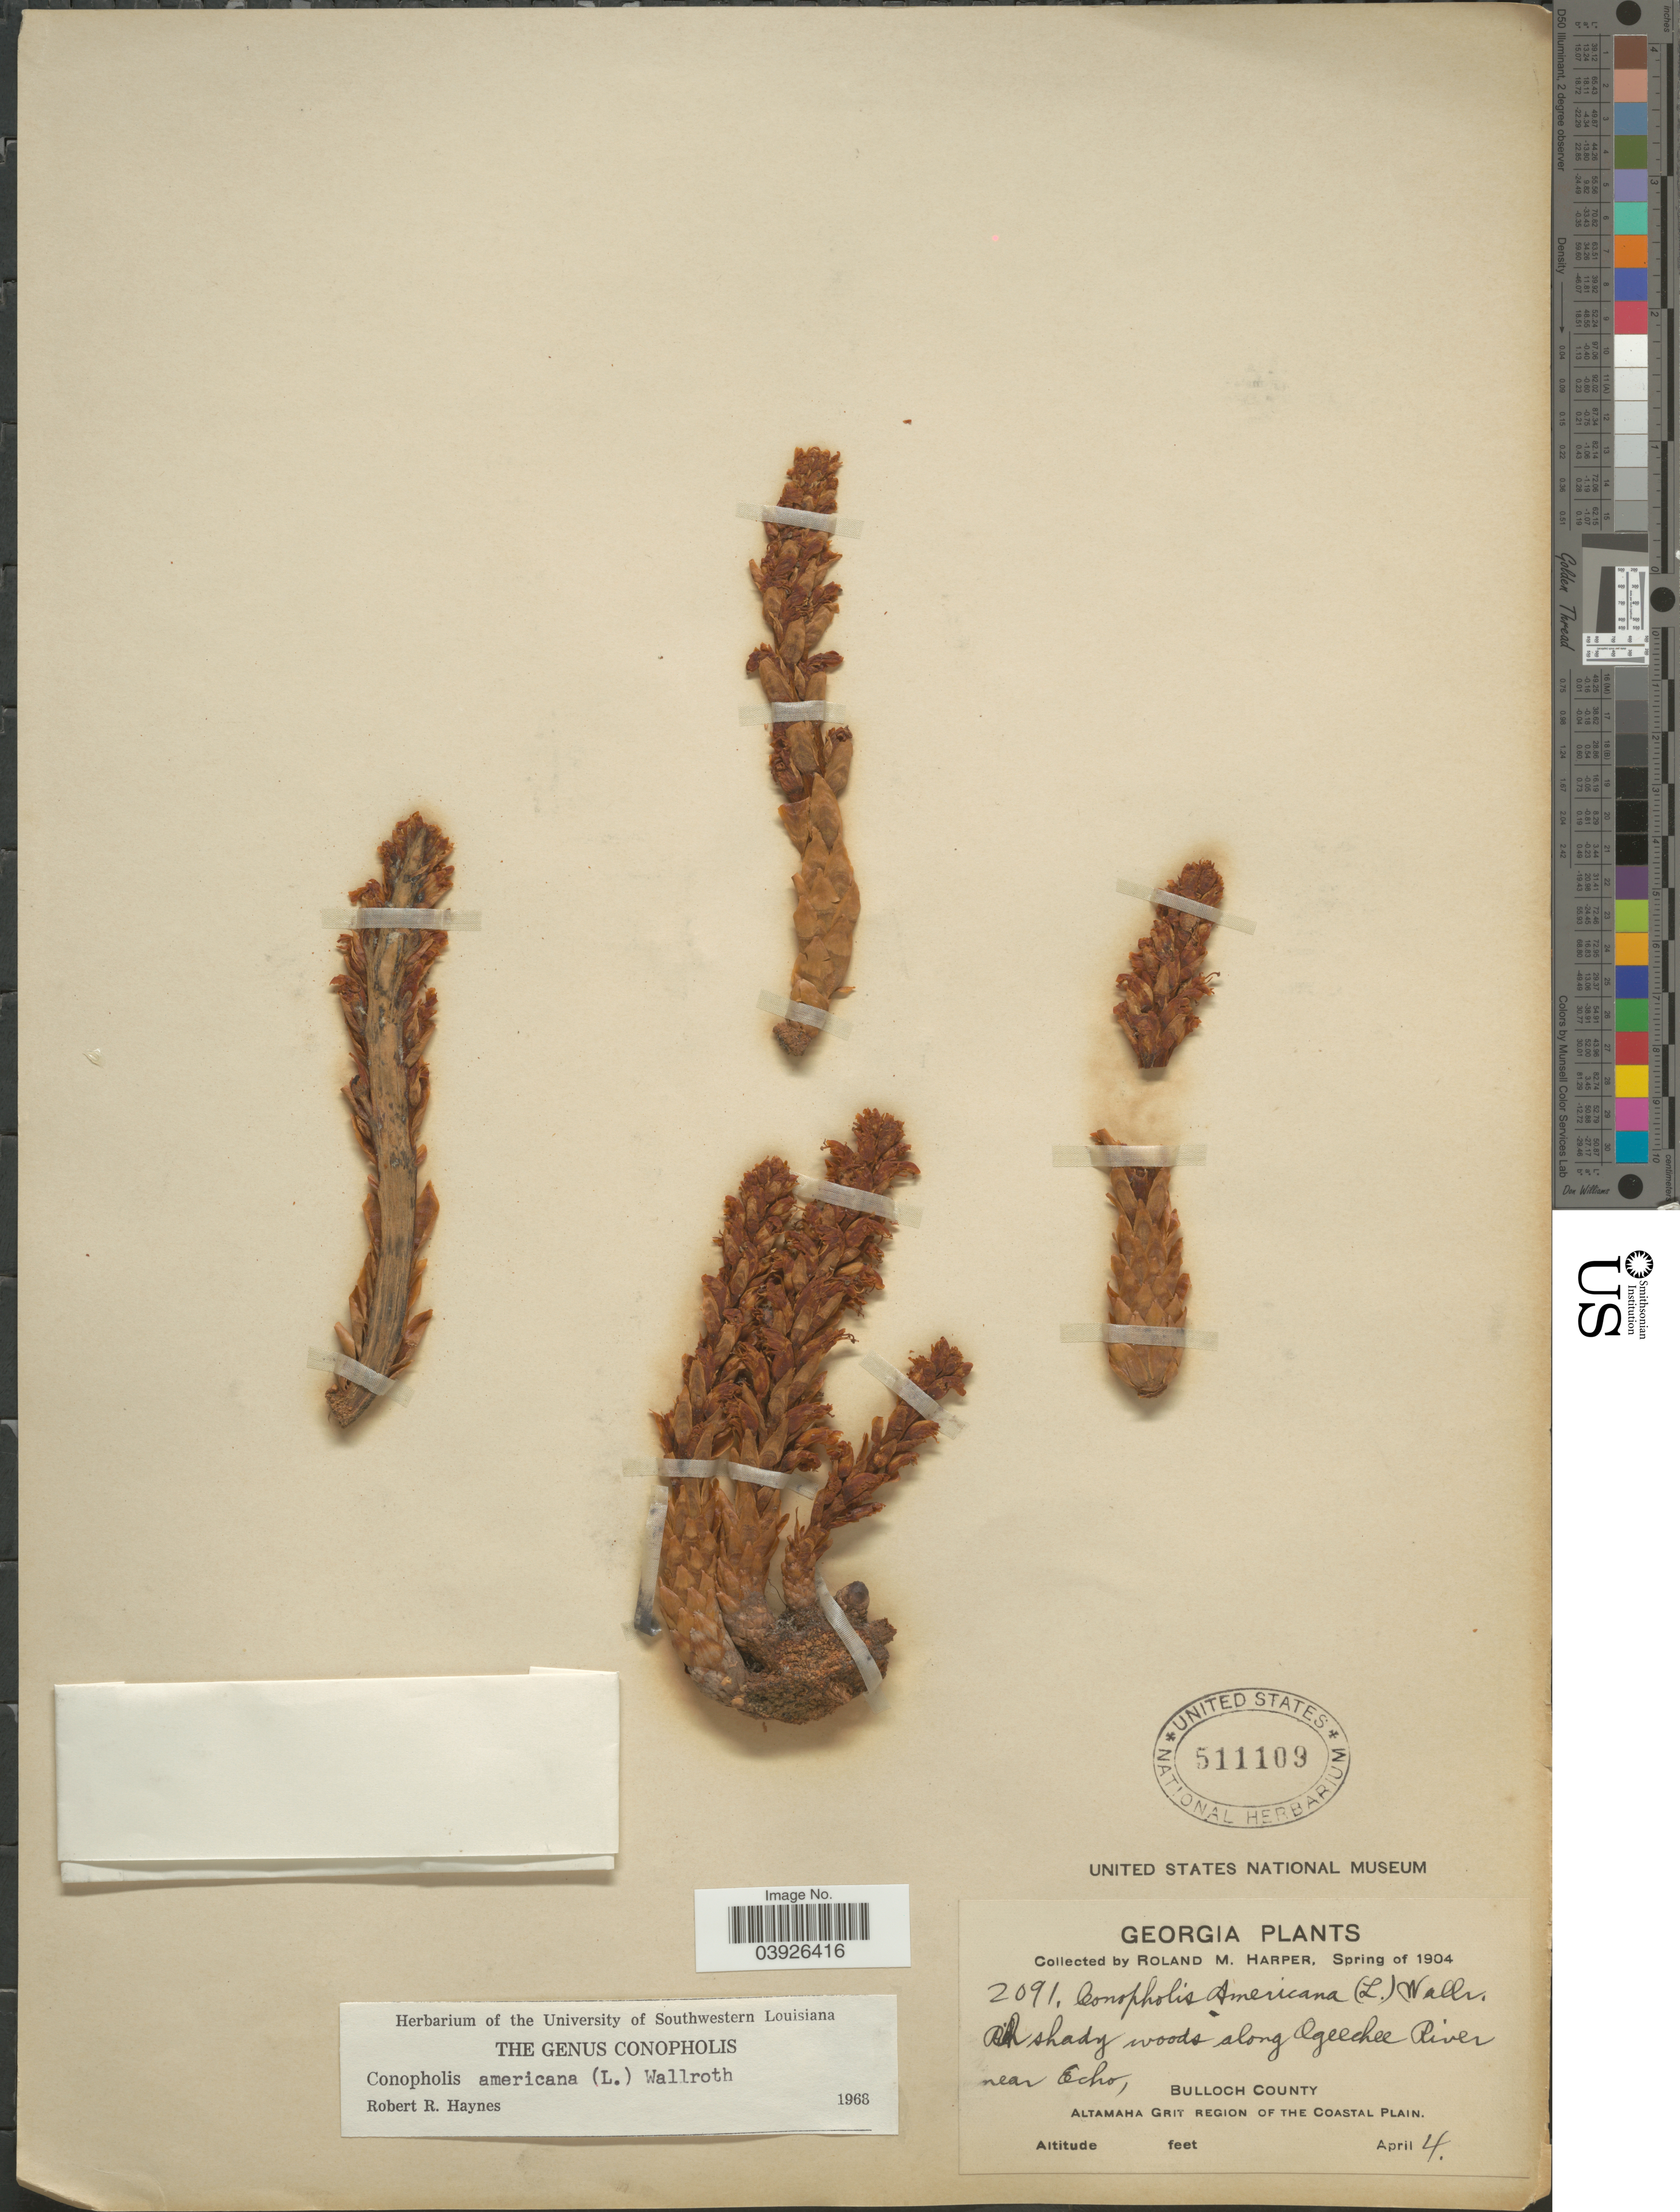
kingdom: Plantae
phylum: Tracheophyta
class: Magnoliopsida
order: Lamiales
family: Orobanchaceae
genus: Conopholis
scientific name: Conopholis americana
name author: (L. f.) Wallr.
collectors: R. M. Harper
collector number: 2091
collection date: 1904-04-04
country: United States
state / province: Georgia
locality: Along Ogeechee River near Echo, Bulloch County. Altamaha Grit Region of the Coastal Plain.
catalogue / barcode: US 511109